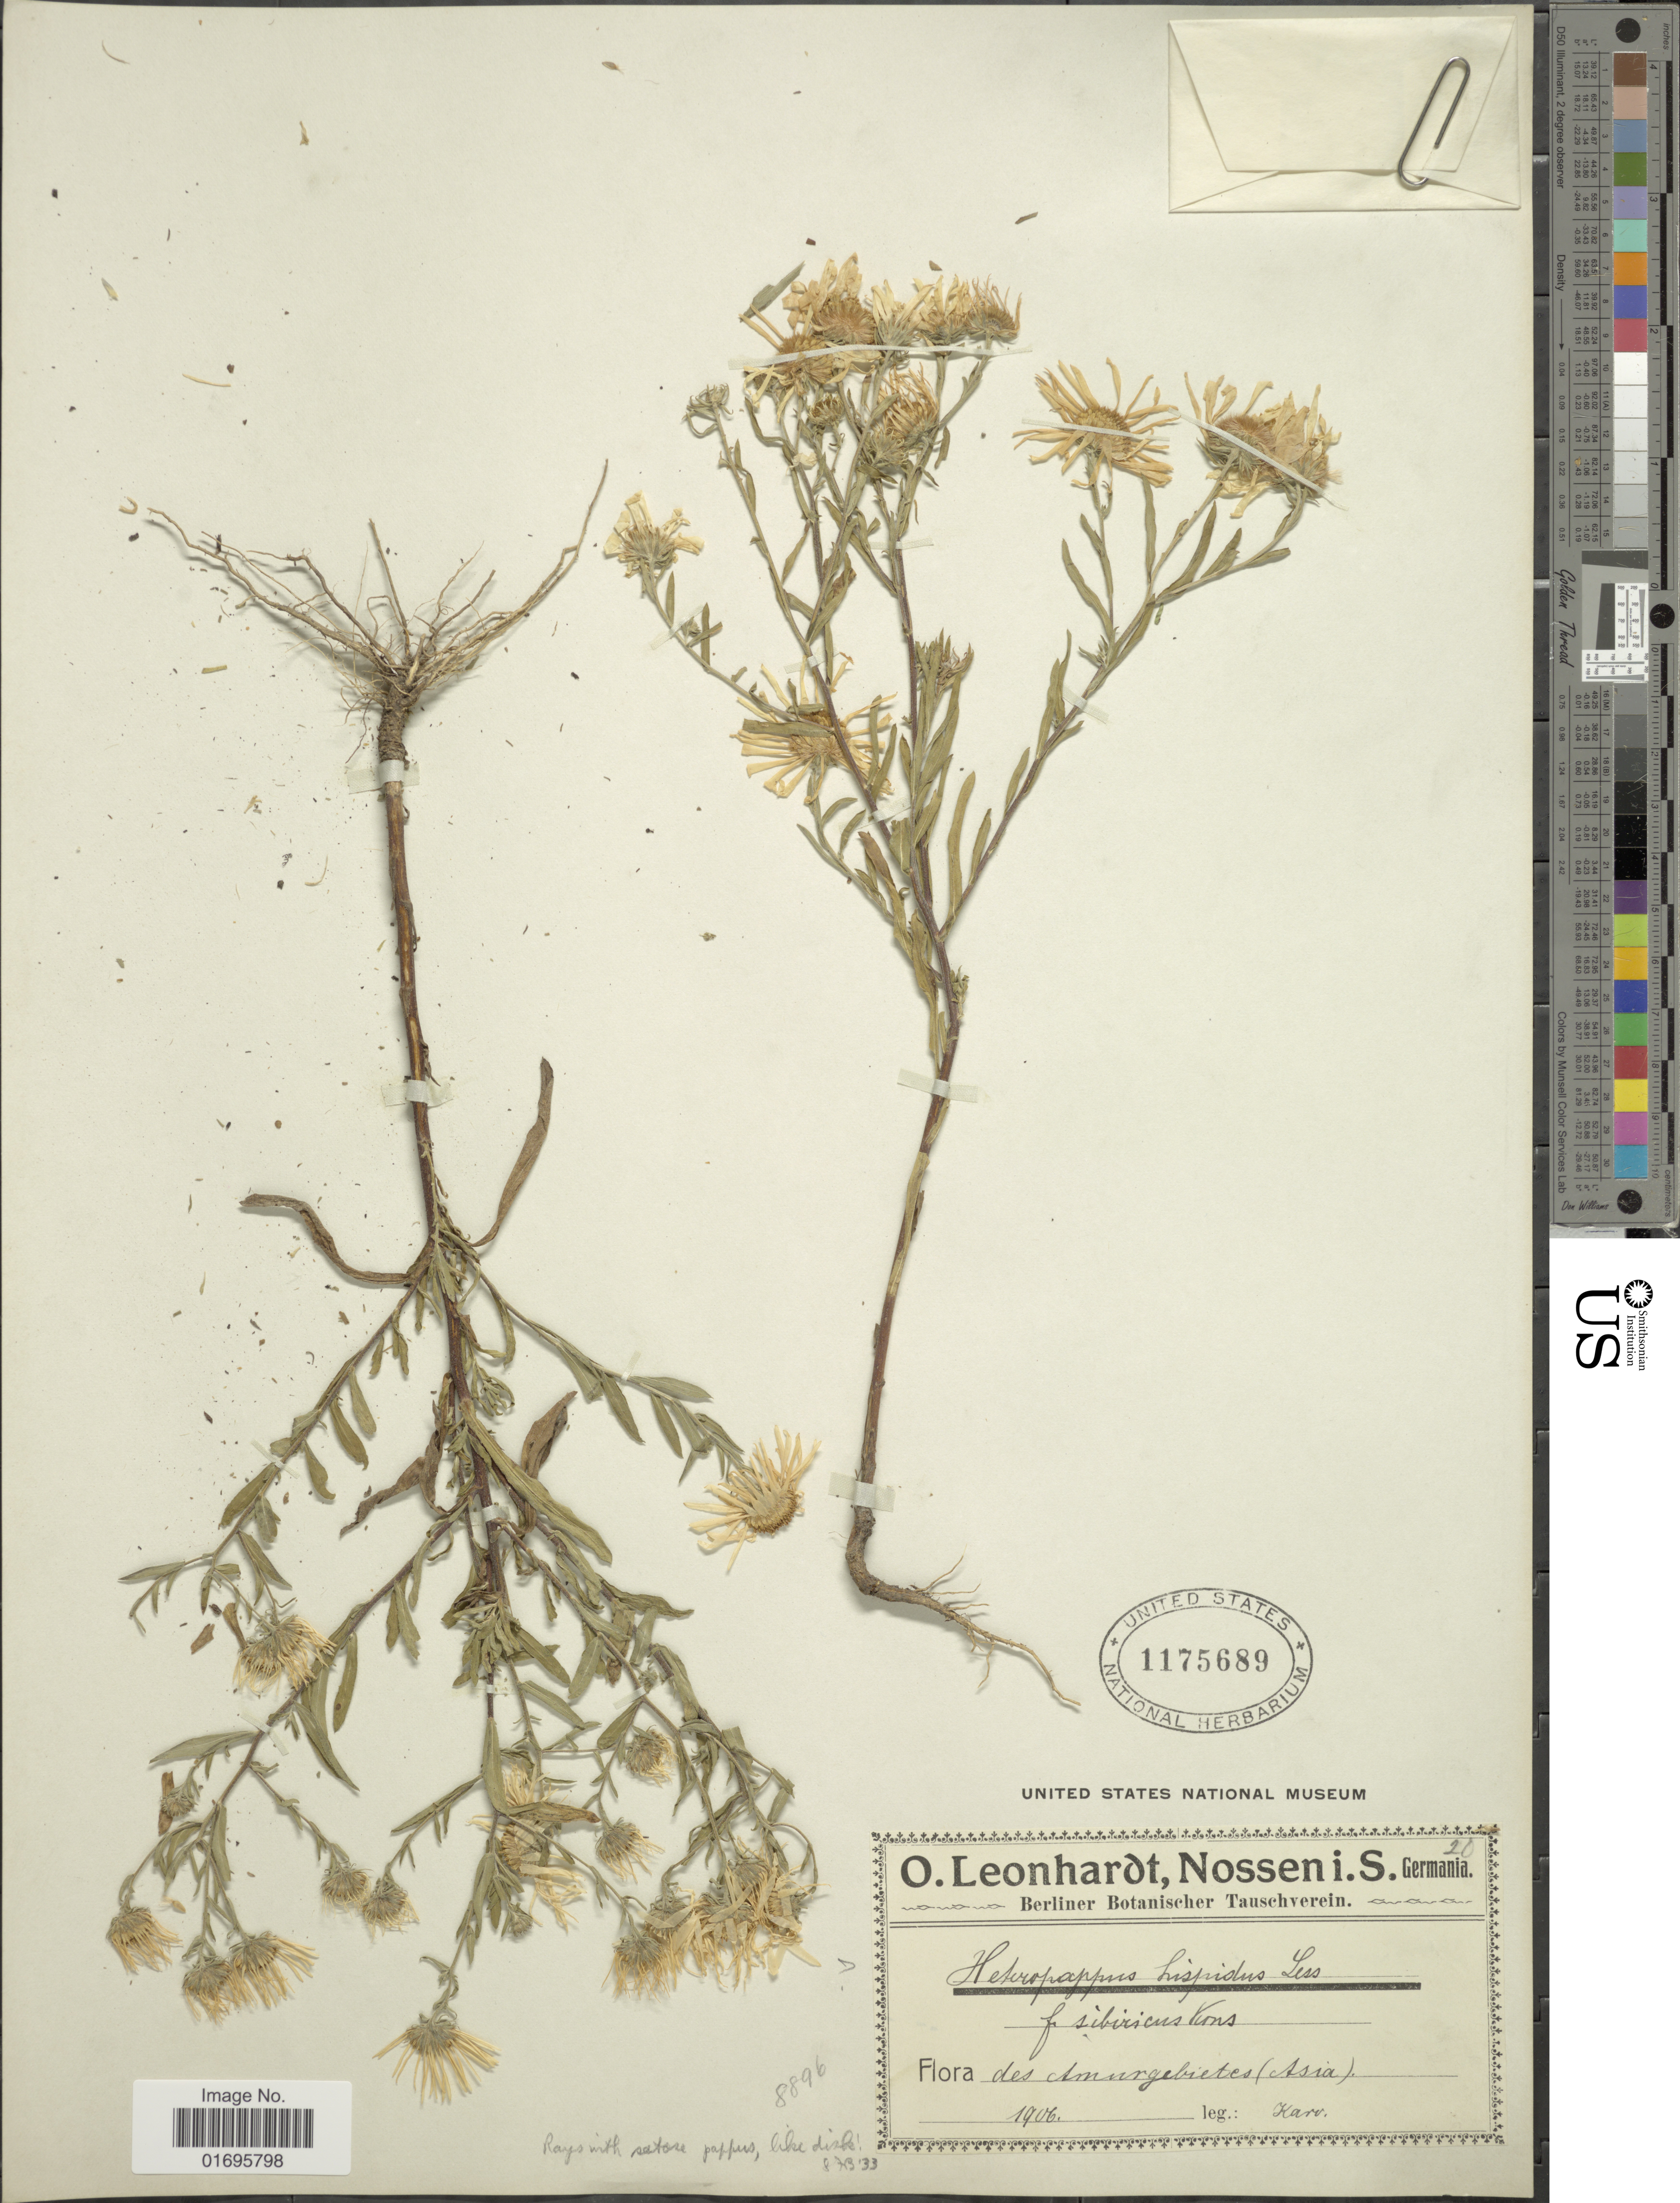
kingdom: Plantae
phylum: Tracheophyta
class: Magnoliopsida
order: Asterales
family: Asteraceae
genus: Heteropappus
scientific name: Heteropappus hispidus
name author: (Thunb.) Less.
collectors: Leonhardt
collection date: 1906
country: Russian Federation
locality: Des Amurgebietes (Asia)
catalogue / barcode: US 1175689